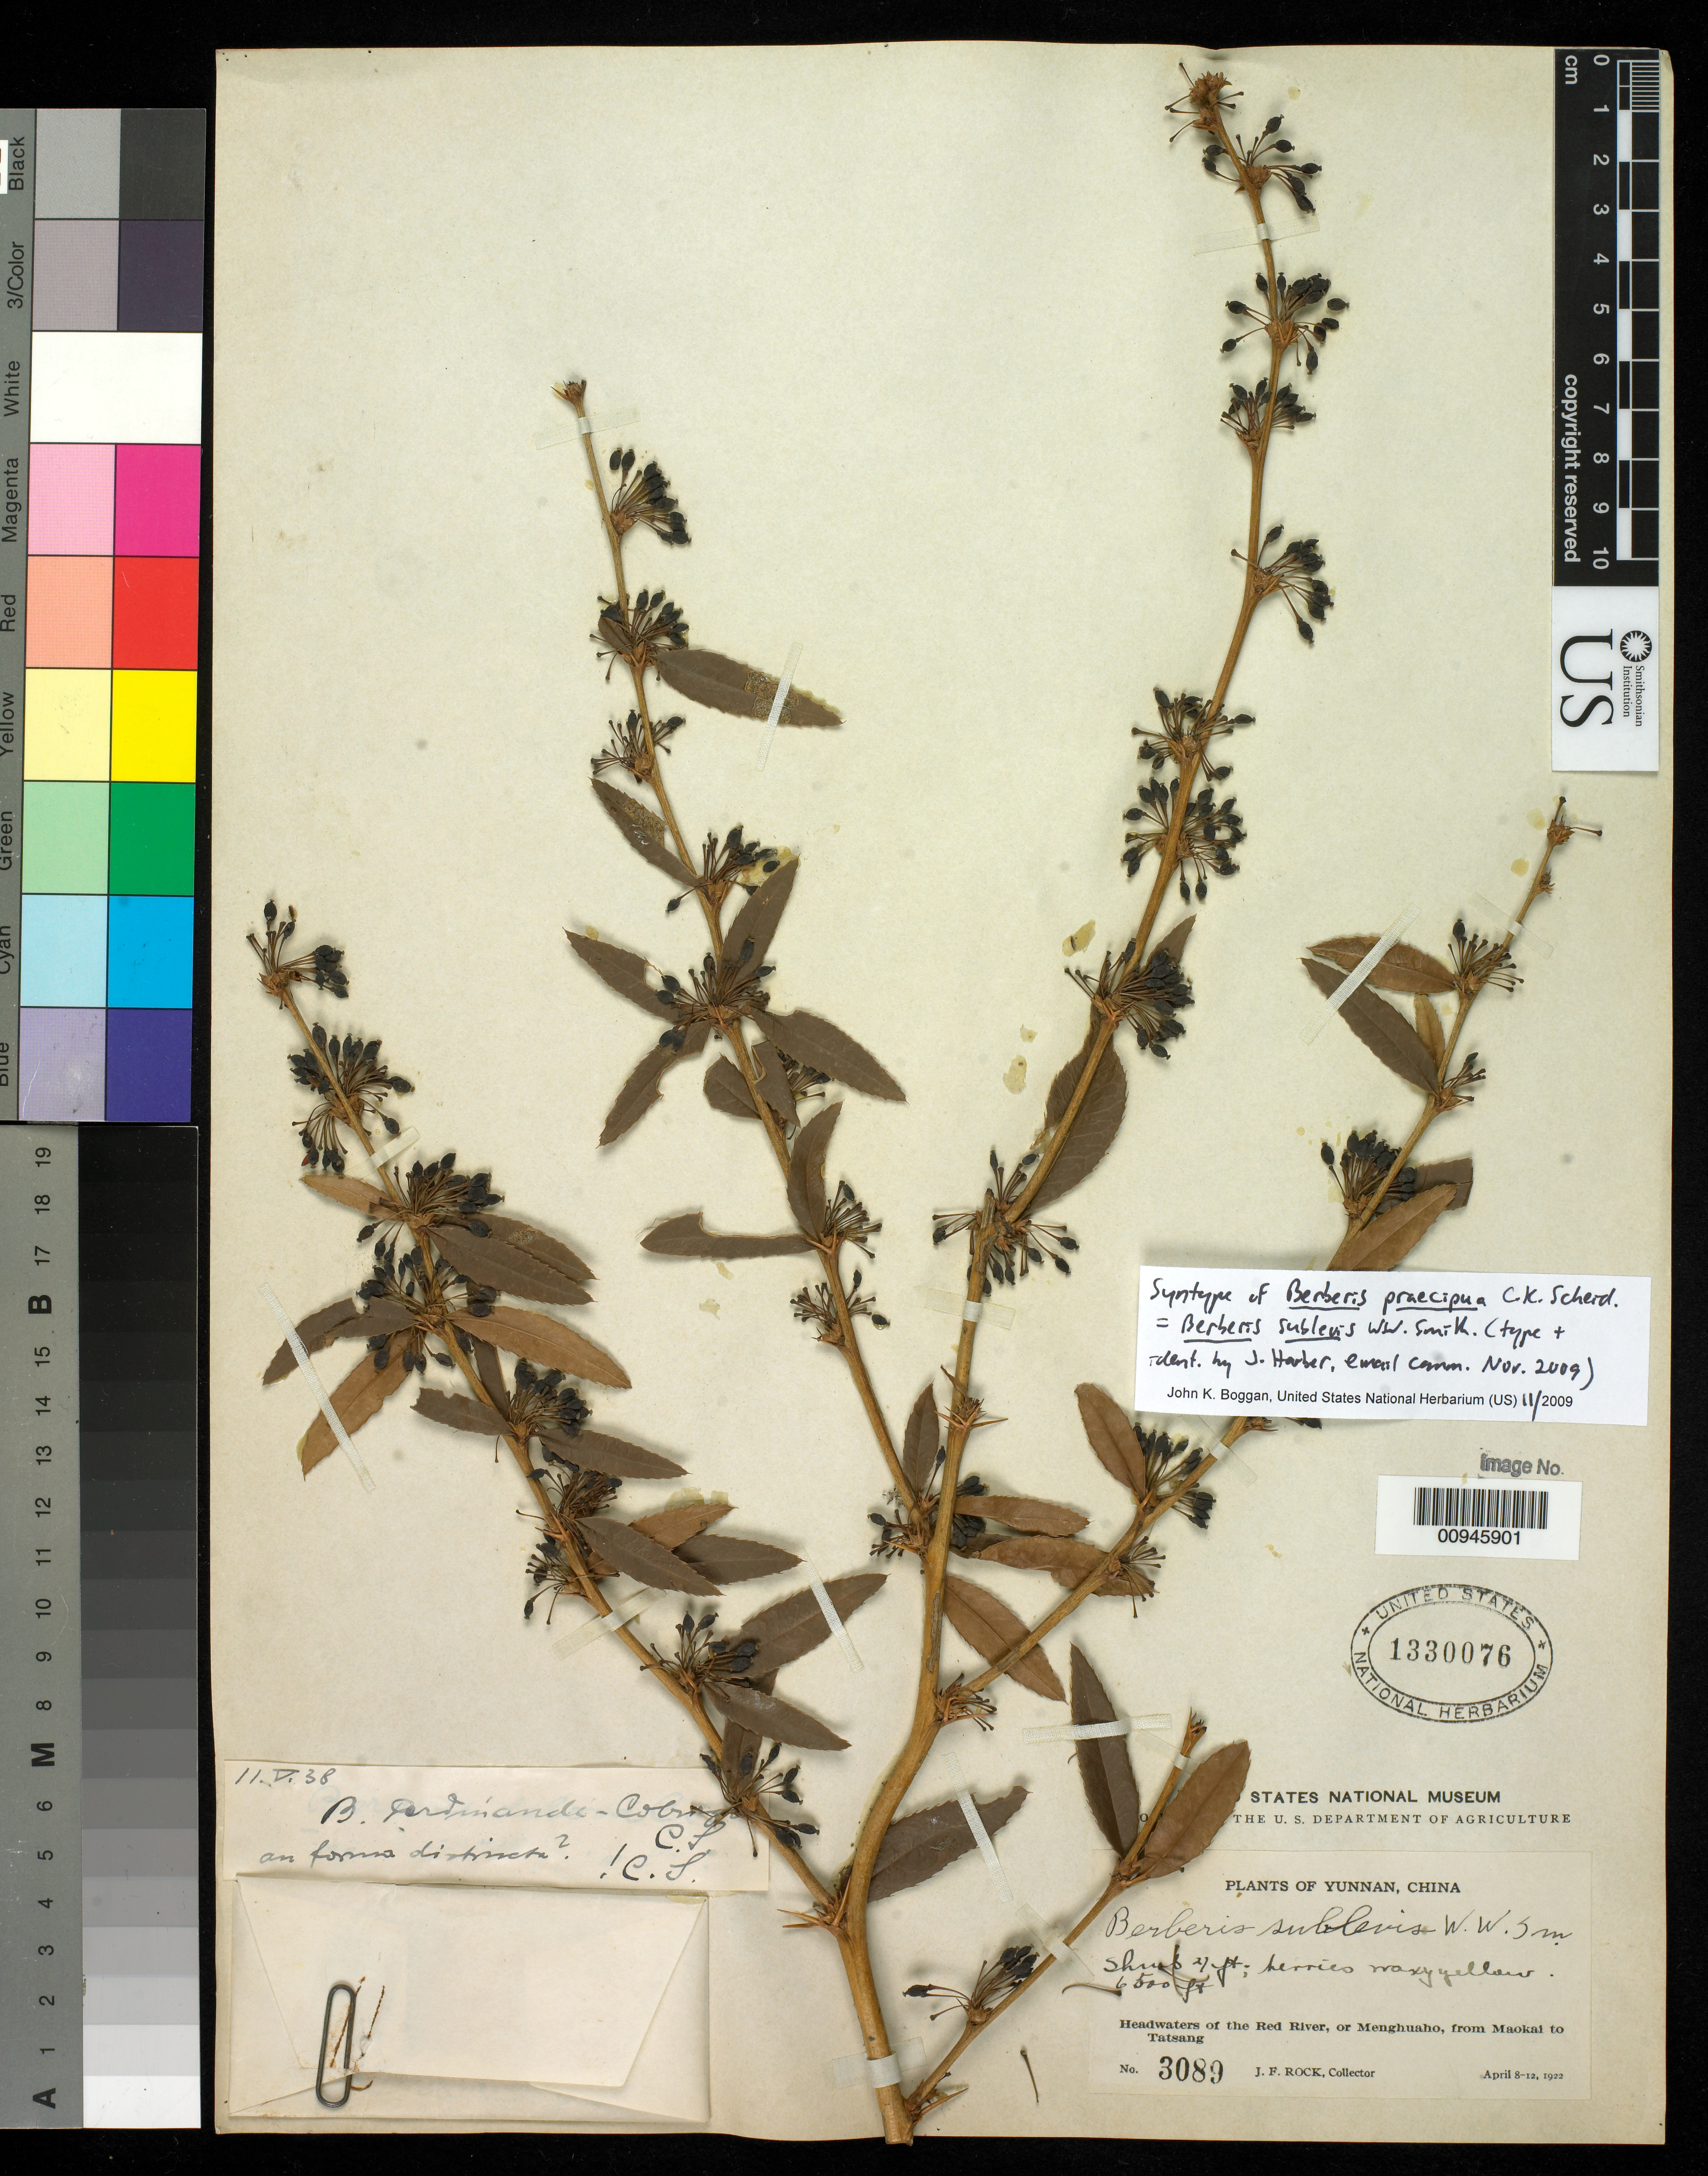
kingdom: Plantae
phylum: Tracheophyta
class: Magnoliopsida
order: Ranunculales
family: Berberidaceae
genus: Berberis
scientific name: Berberis praecipua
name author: C.K. Schneid.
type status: Syntype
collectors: J. F. Rock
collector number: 3089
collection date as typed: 08 Apr 1922 to 12 Apr 1922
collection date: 1922-04-08/1922-04-12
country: China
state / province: Yunnan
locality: Headwaters of the Red River, or Menghuaho, from Maokai to Tatsang.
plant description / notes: Type status and currently accepted name as confirmed by Julian Harber, email comm. Nov. 2009.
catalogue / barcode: US 1330076